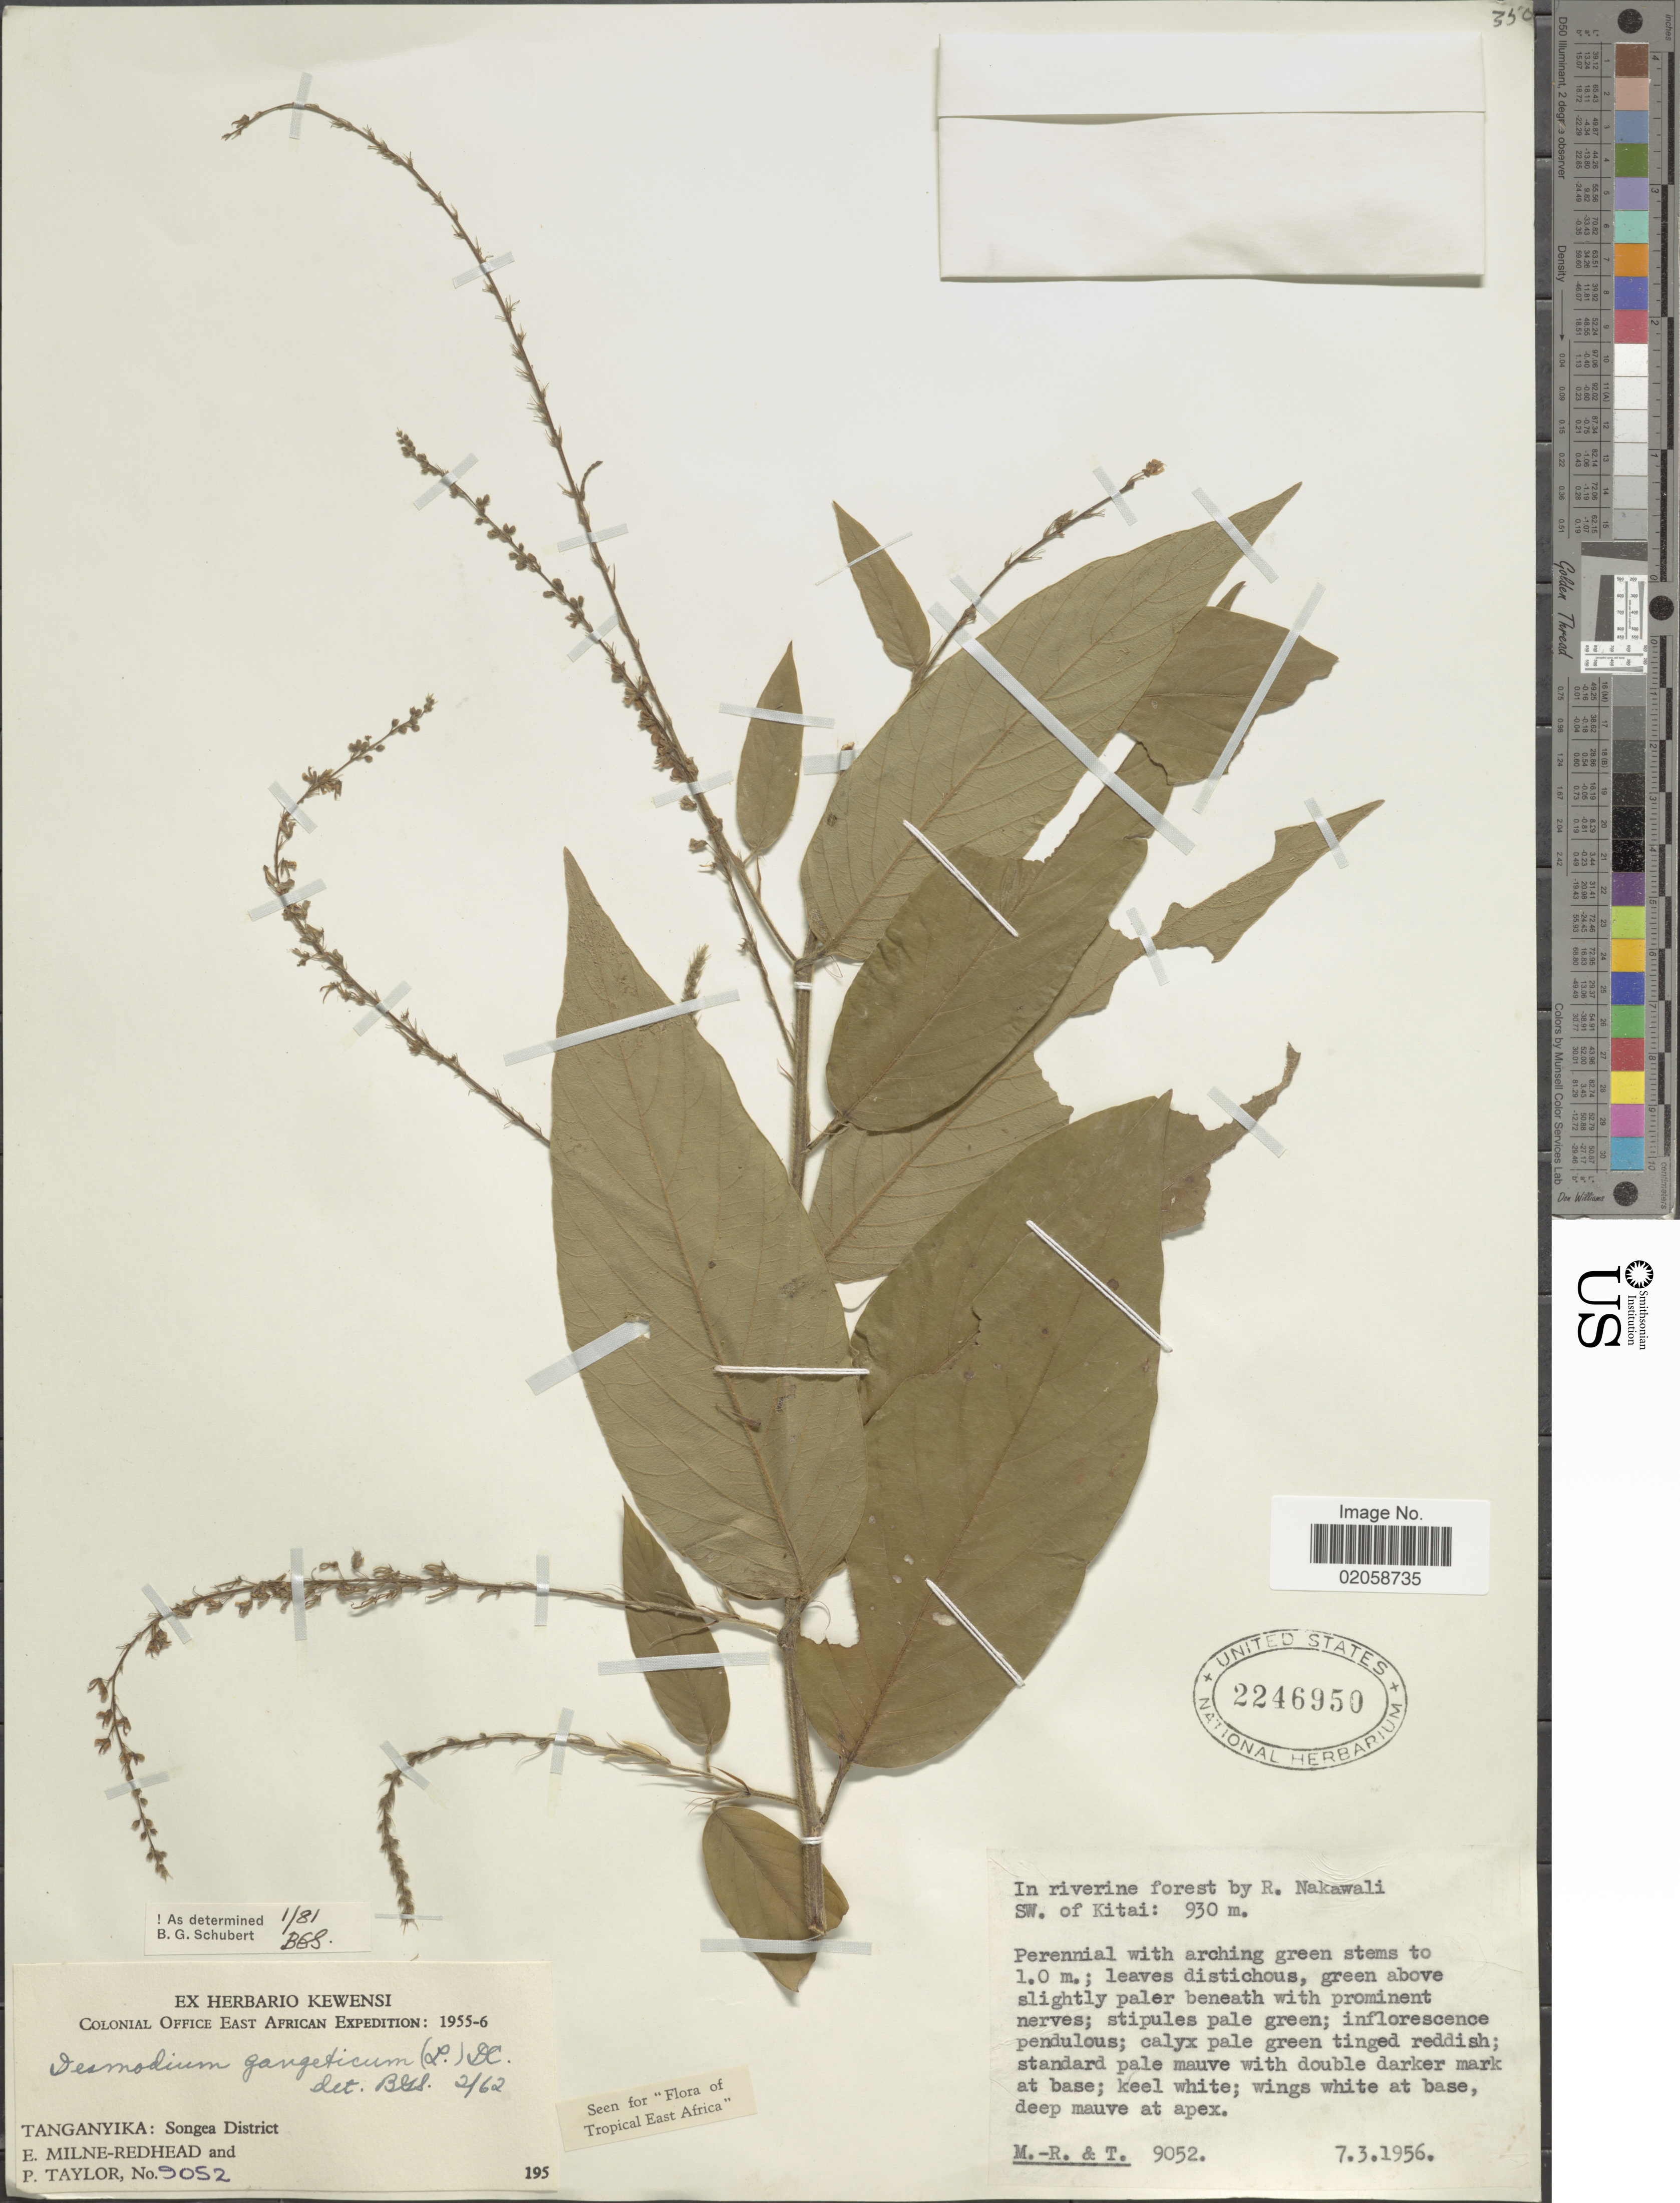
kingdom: Plantae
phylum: Tracheophyta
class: Magnoliopsida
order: Fabales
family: Fabaceae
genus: Pleurolobus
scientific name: Pleurolobus gangeticus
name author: (L.) J. St.-Hil. ex H. Ohashi & K. Ohashi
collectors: E. W. Milne-Redhead & P. Taylor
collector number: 9052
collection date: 1956-03-07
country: Tanzania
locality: Tanganyika: Songea District. In riverine forest by R. Nakawali SW. of Katai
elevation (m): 930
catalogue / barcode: US 2246950